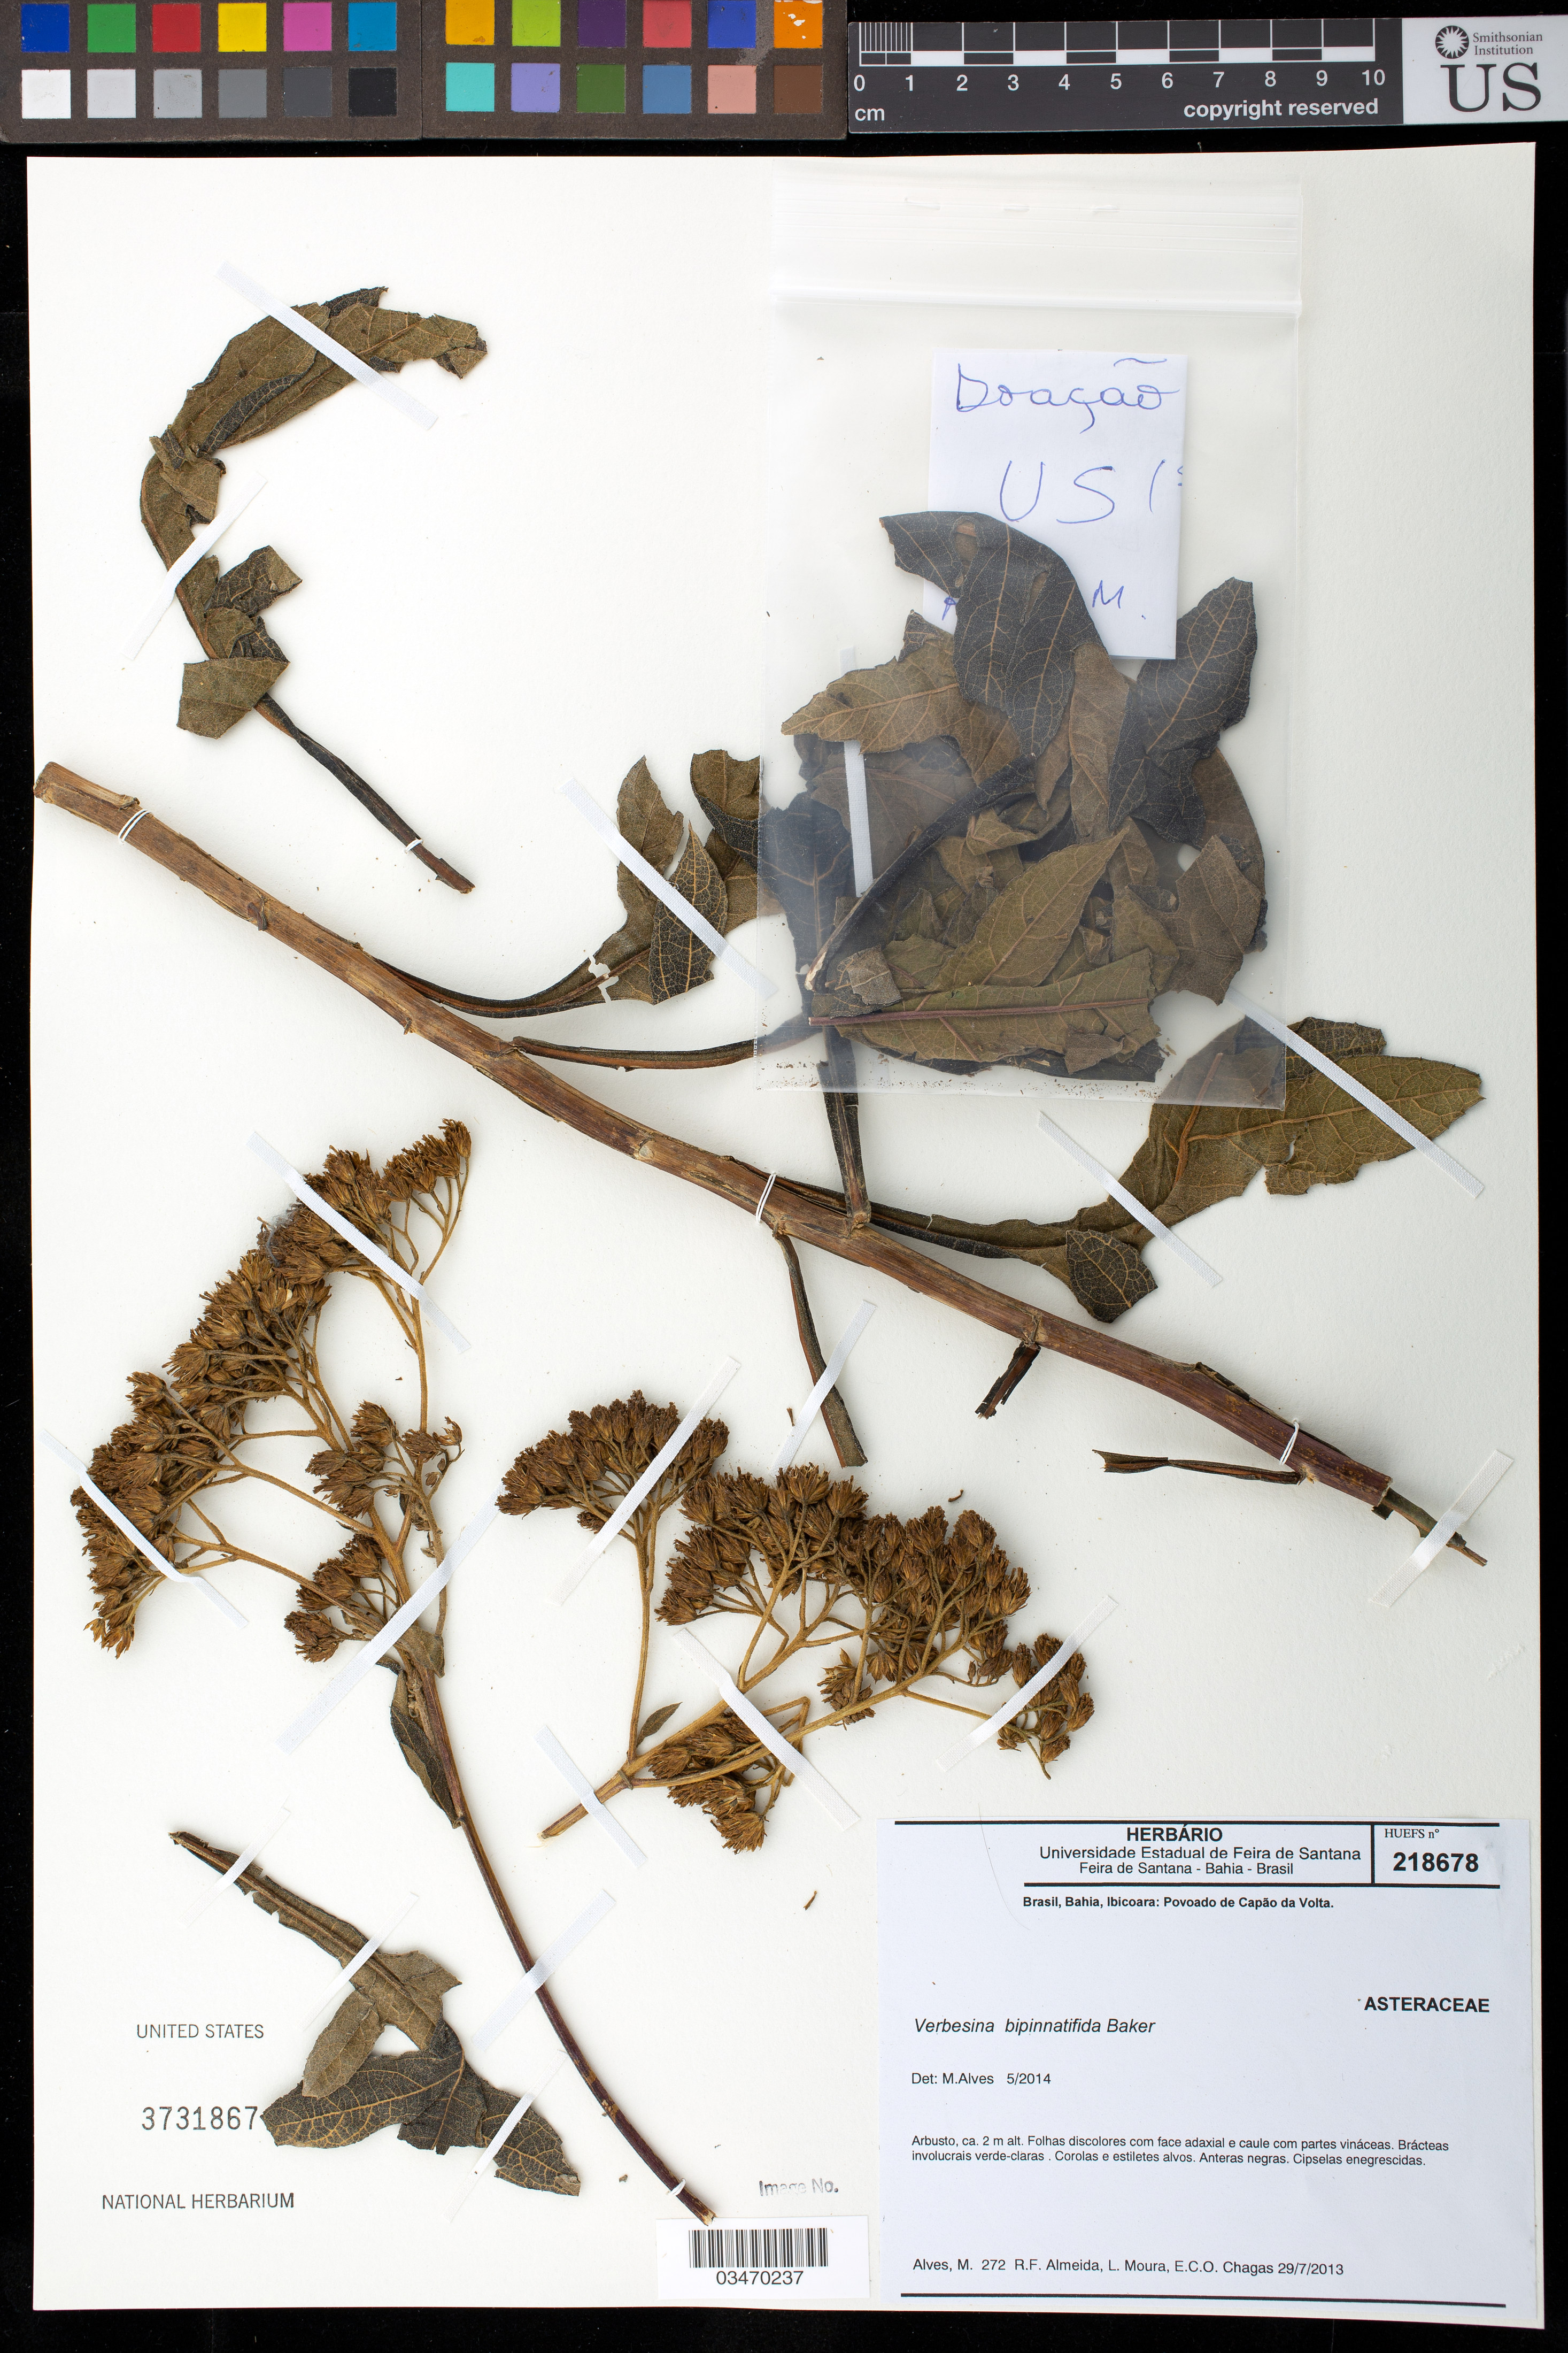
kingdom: Plantae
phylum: Tracheophyta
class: Magnoliopsida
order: Asterales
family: Asteraceae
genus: Verbesina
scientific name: Verbesina bipinnatifida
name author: Baker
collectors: M. Alves, R. F. de Almeida, L. Moura & E. Chagas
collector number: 272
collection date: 2013-07-29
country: Brazil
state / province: Bahia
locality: Ibicoara: Povoado de Capao da Volta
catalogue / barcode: US 3731867